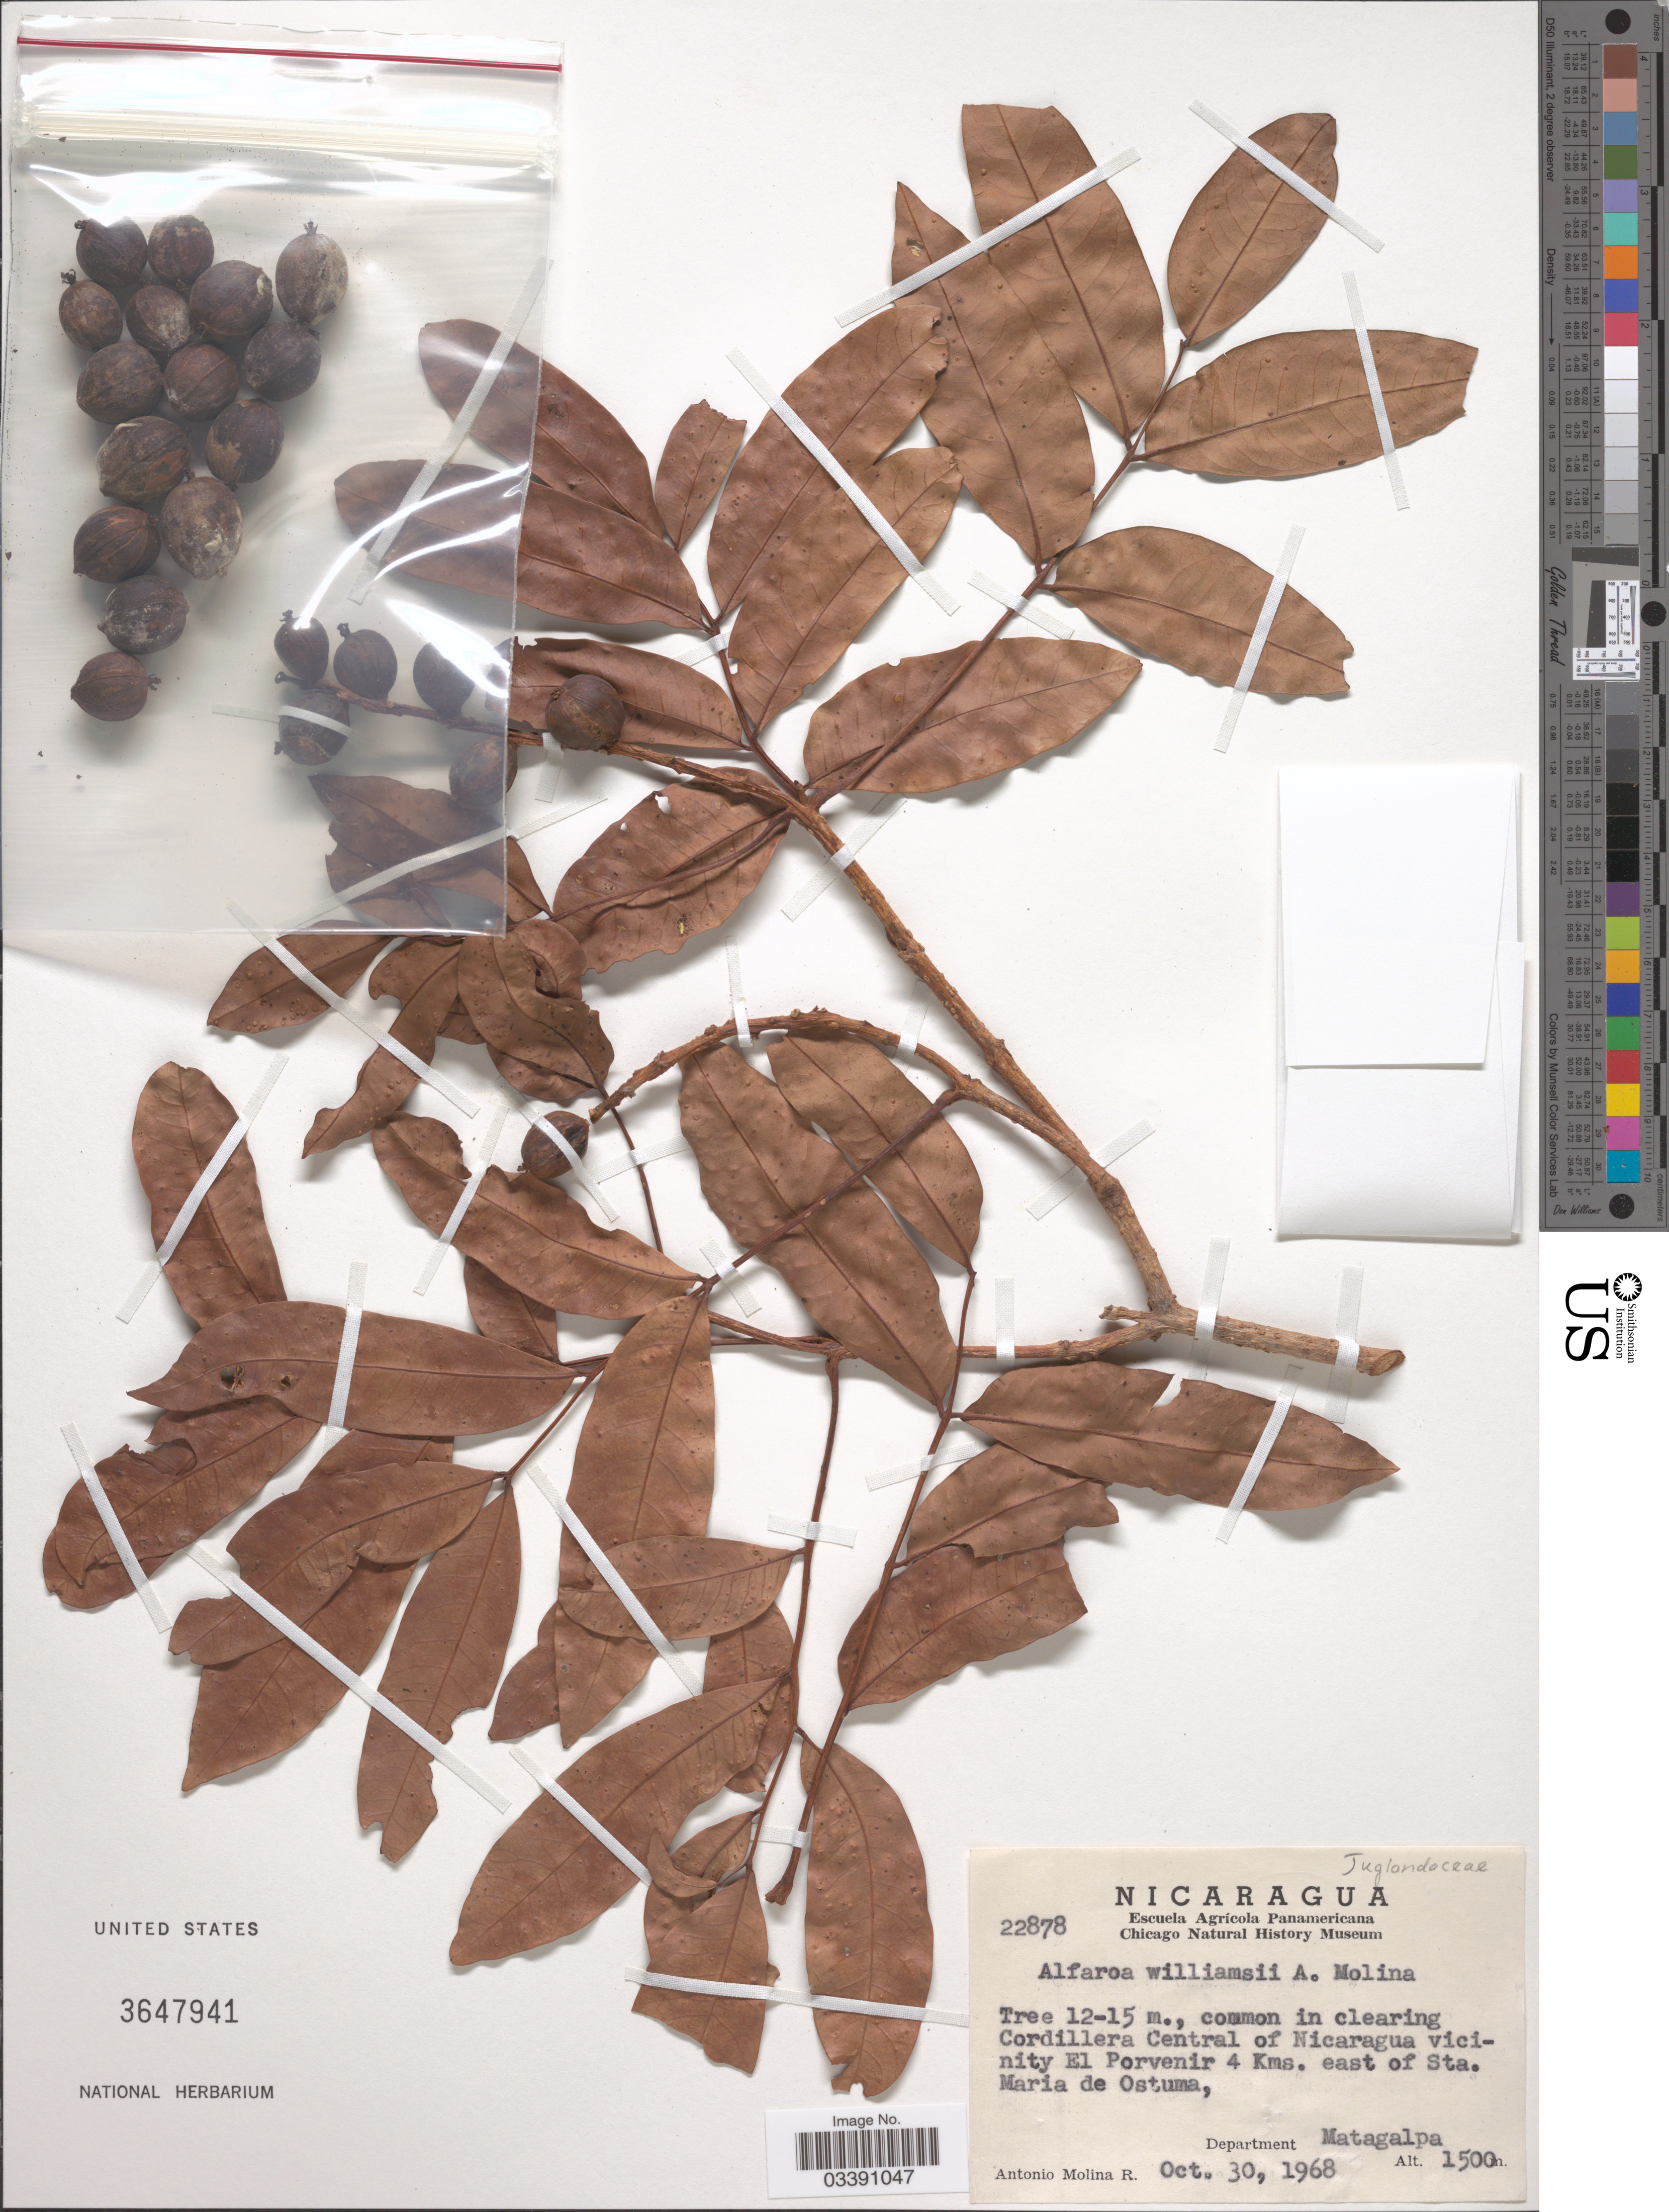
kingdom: Plantae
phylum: Tracheophyta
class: Magnoliopsida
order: Fagales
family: Juglandaceae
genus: Alfaroa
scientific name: Alfaroa williamsii subsp. williamsii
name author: Ant. Molina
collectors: A. Molina R.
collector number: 22878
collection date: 1968-10-30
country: Nicaragua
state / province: Matagalpa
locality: Cordillera Central of Nicaragua vicinity El Porvenir 4 Kms. east of Sta. Maria de Ostuma, Department Matagalpa.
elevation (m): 1500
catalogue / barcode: US 3647941